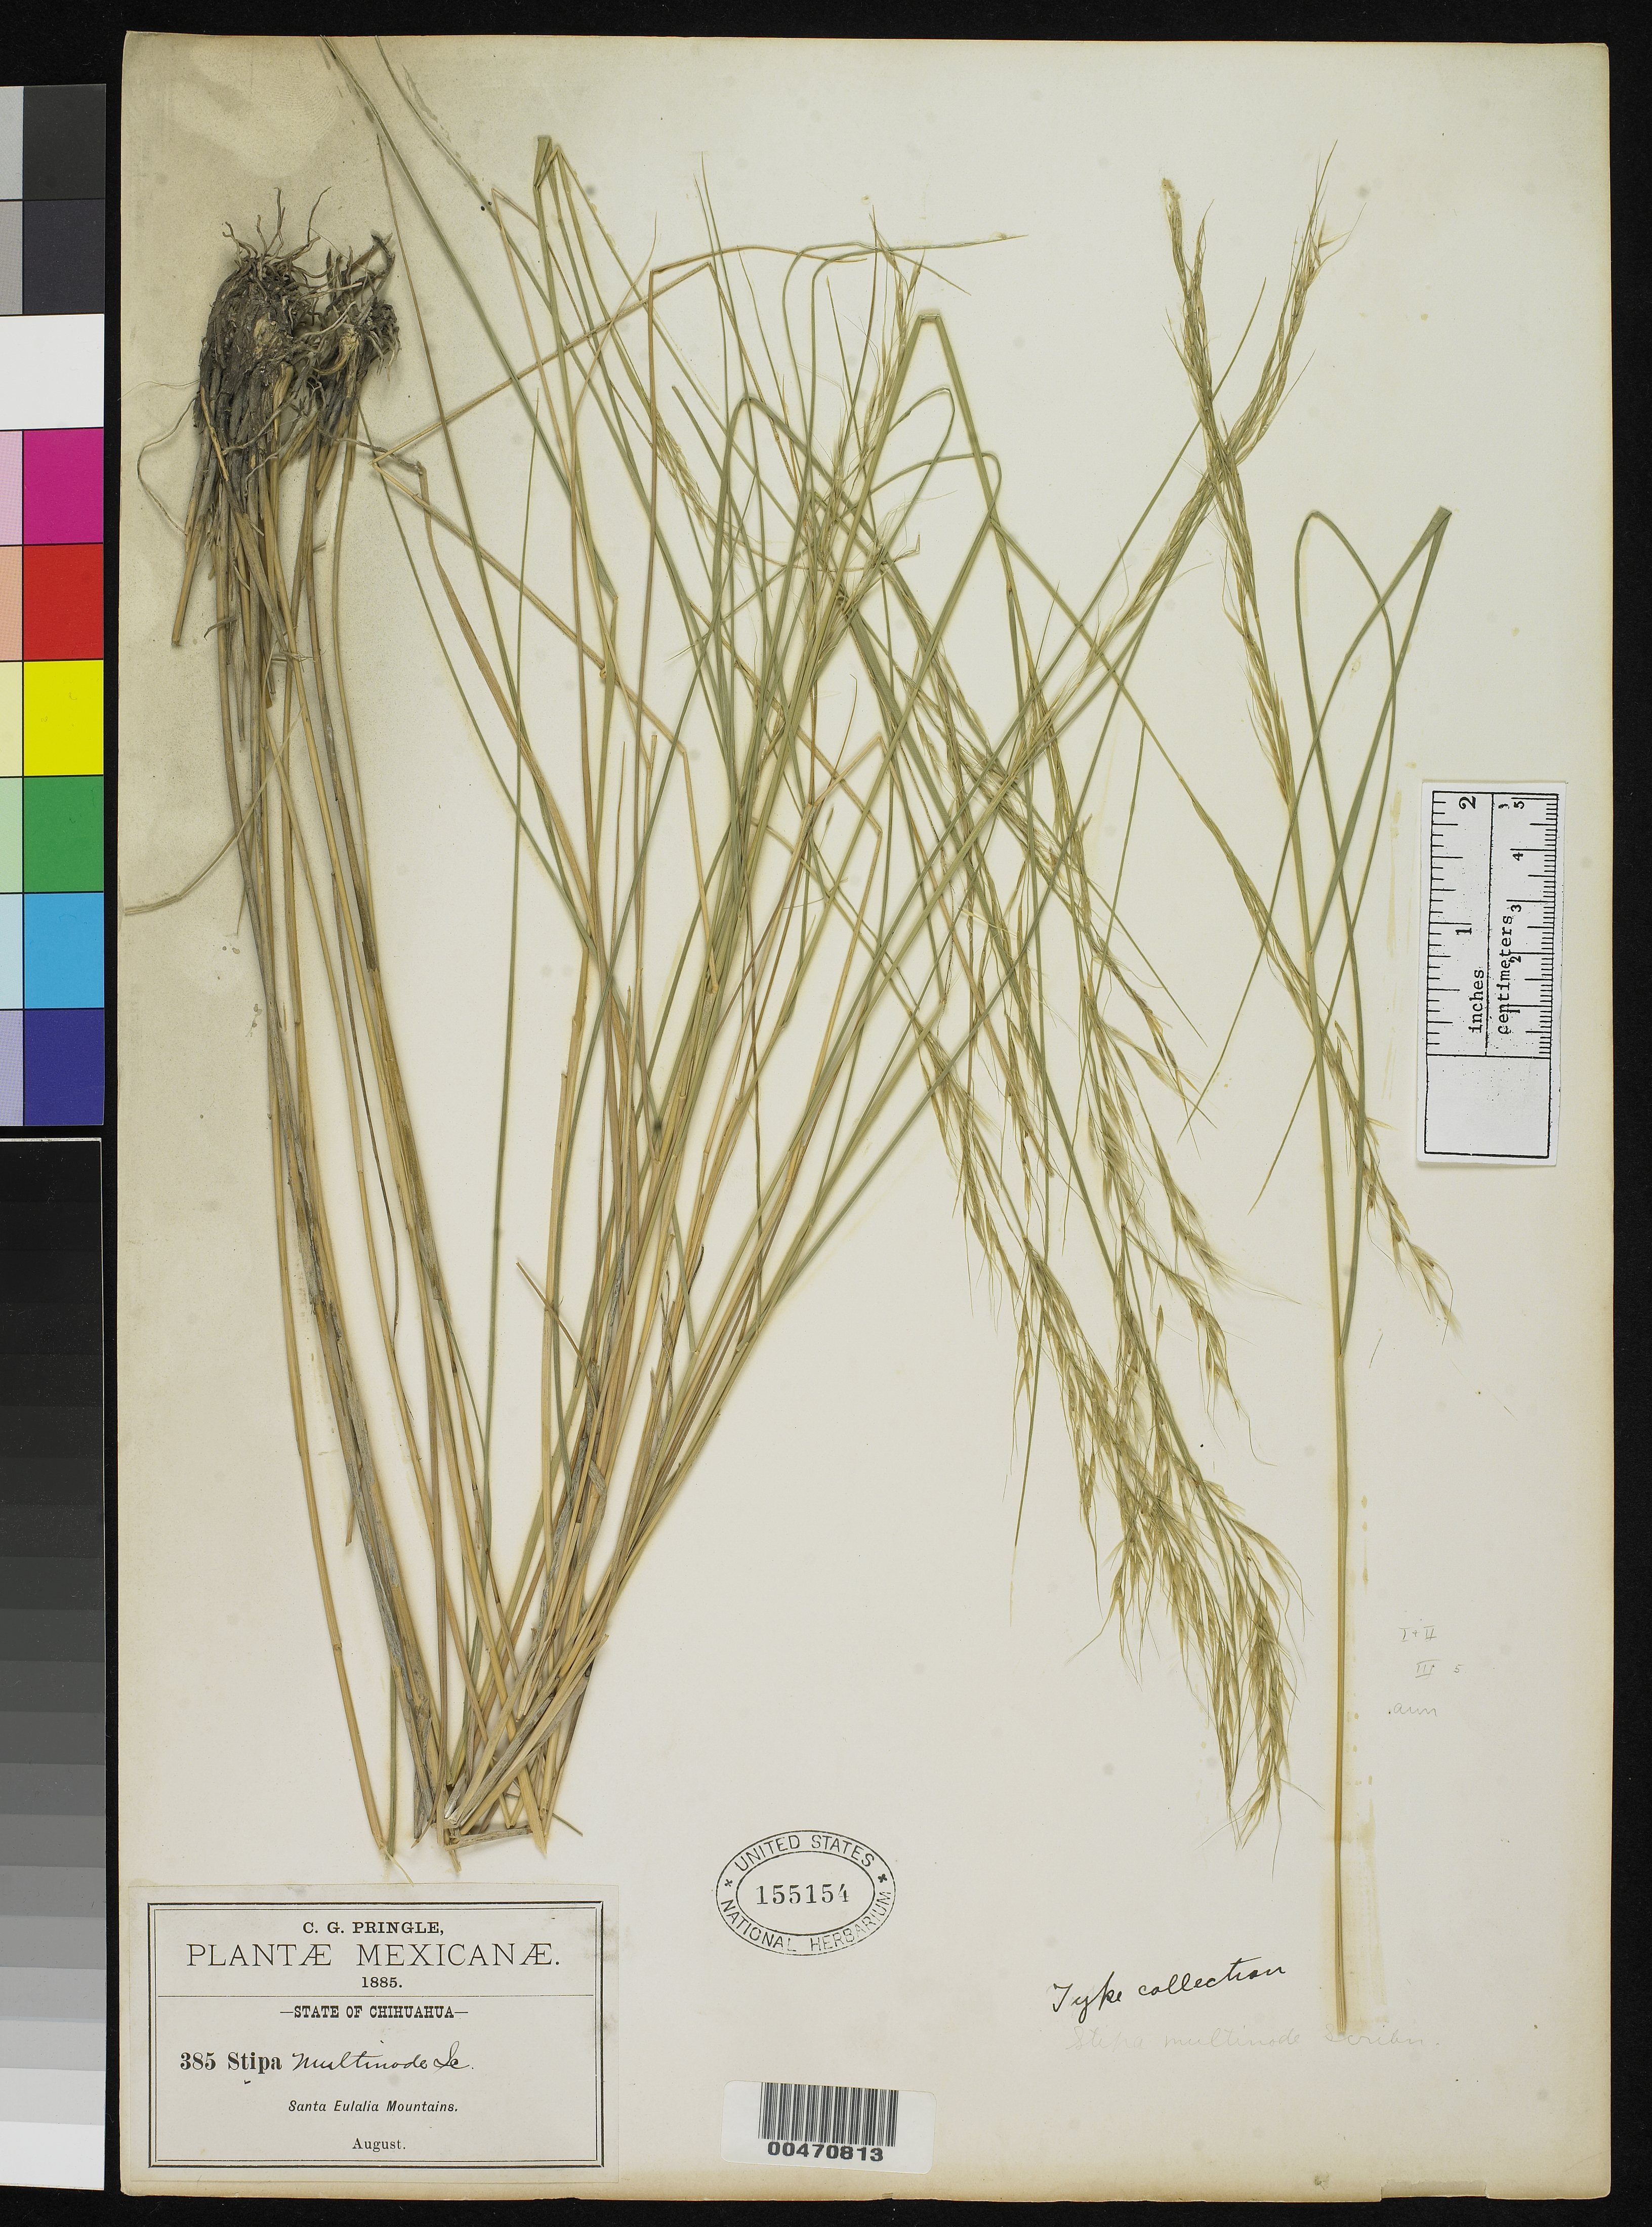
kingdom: Plantae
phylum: Tracheophyta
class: Liliopsida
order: Poales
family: Poaceae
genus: Stipa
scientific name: Stipa multinodis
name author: Scribn. ex W.J. Beal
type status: Isotype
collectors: C. G. Pringle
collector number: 385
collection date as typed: Aug 1885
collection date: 1885-08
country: Mexico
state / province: Chihuahua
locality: Santa Eulalia Mountains.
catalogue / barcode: US 155154